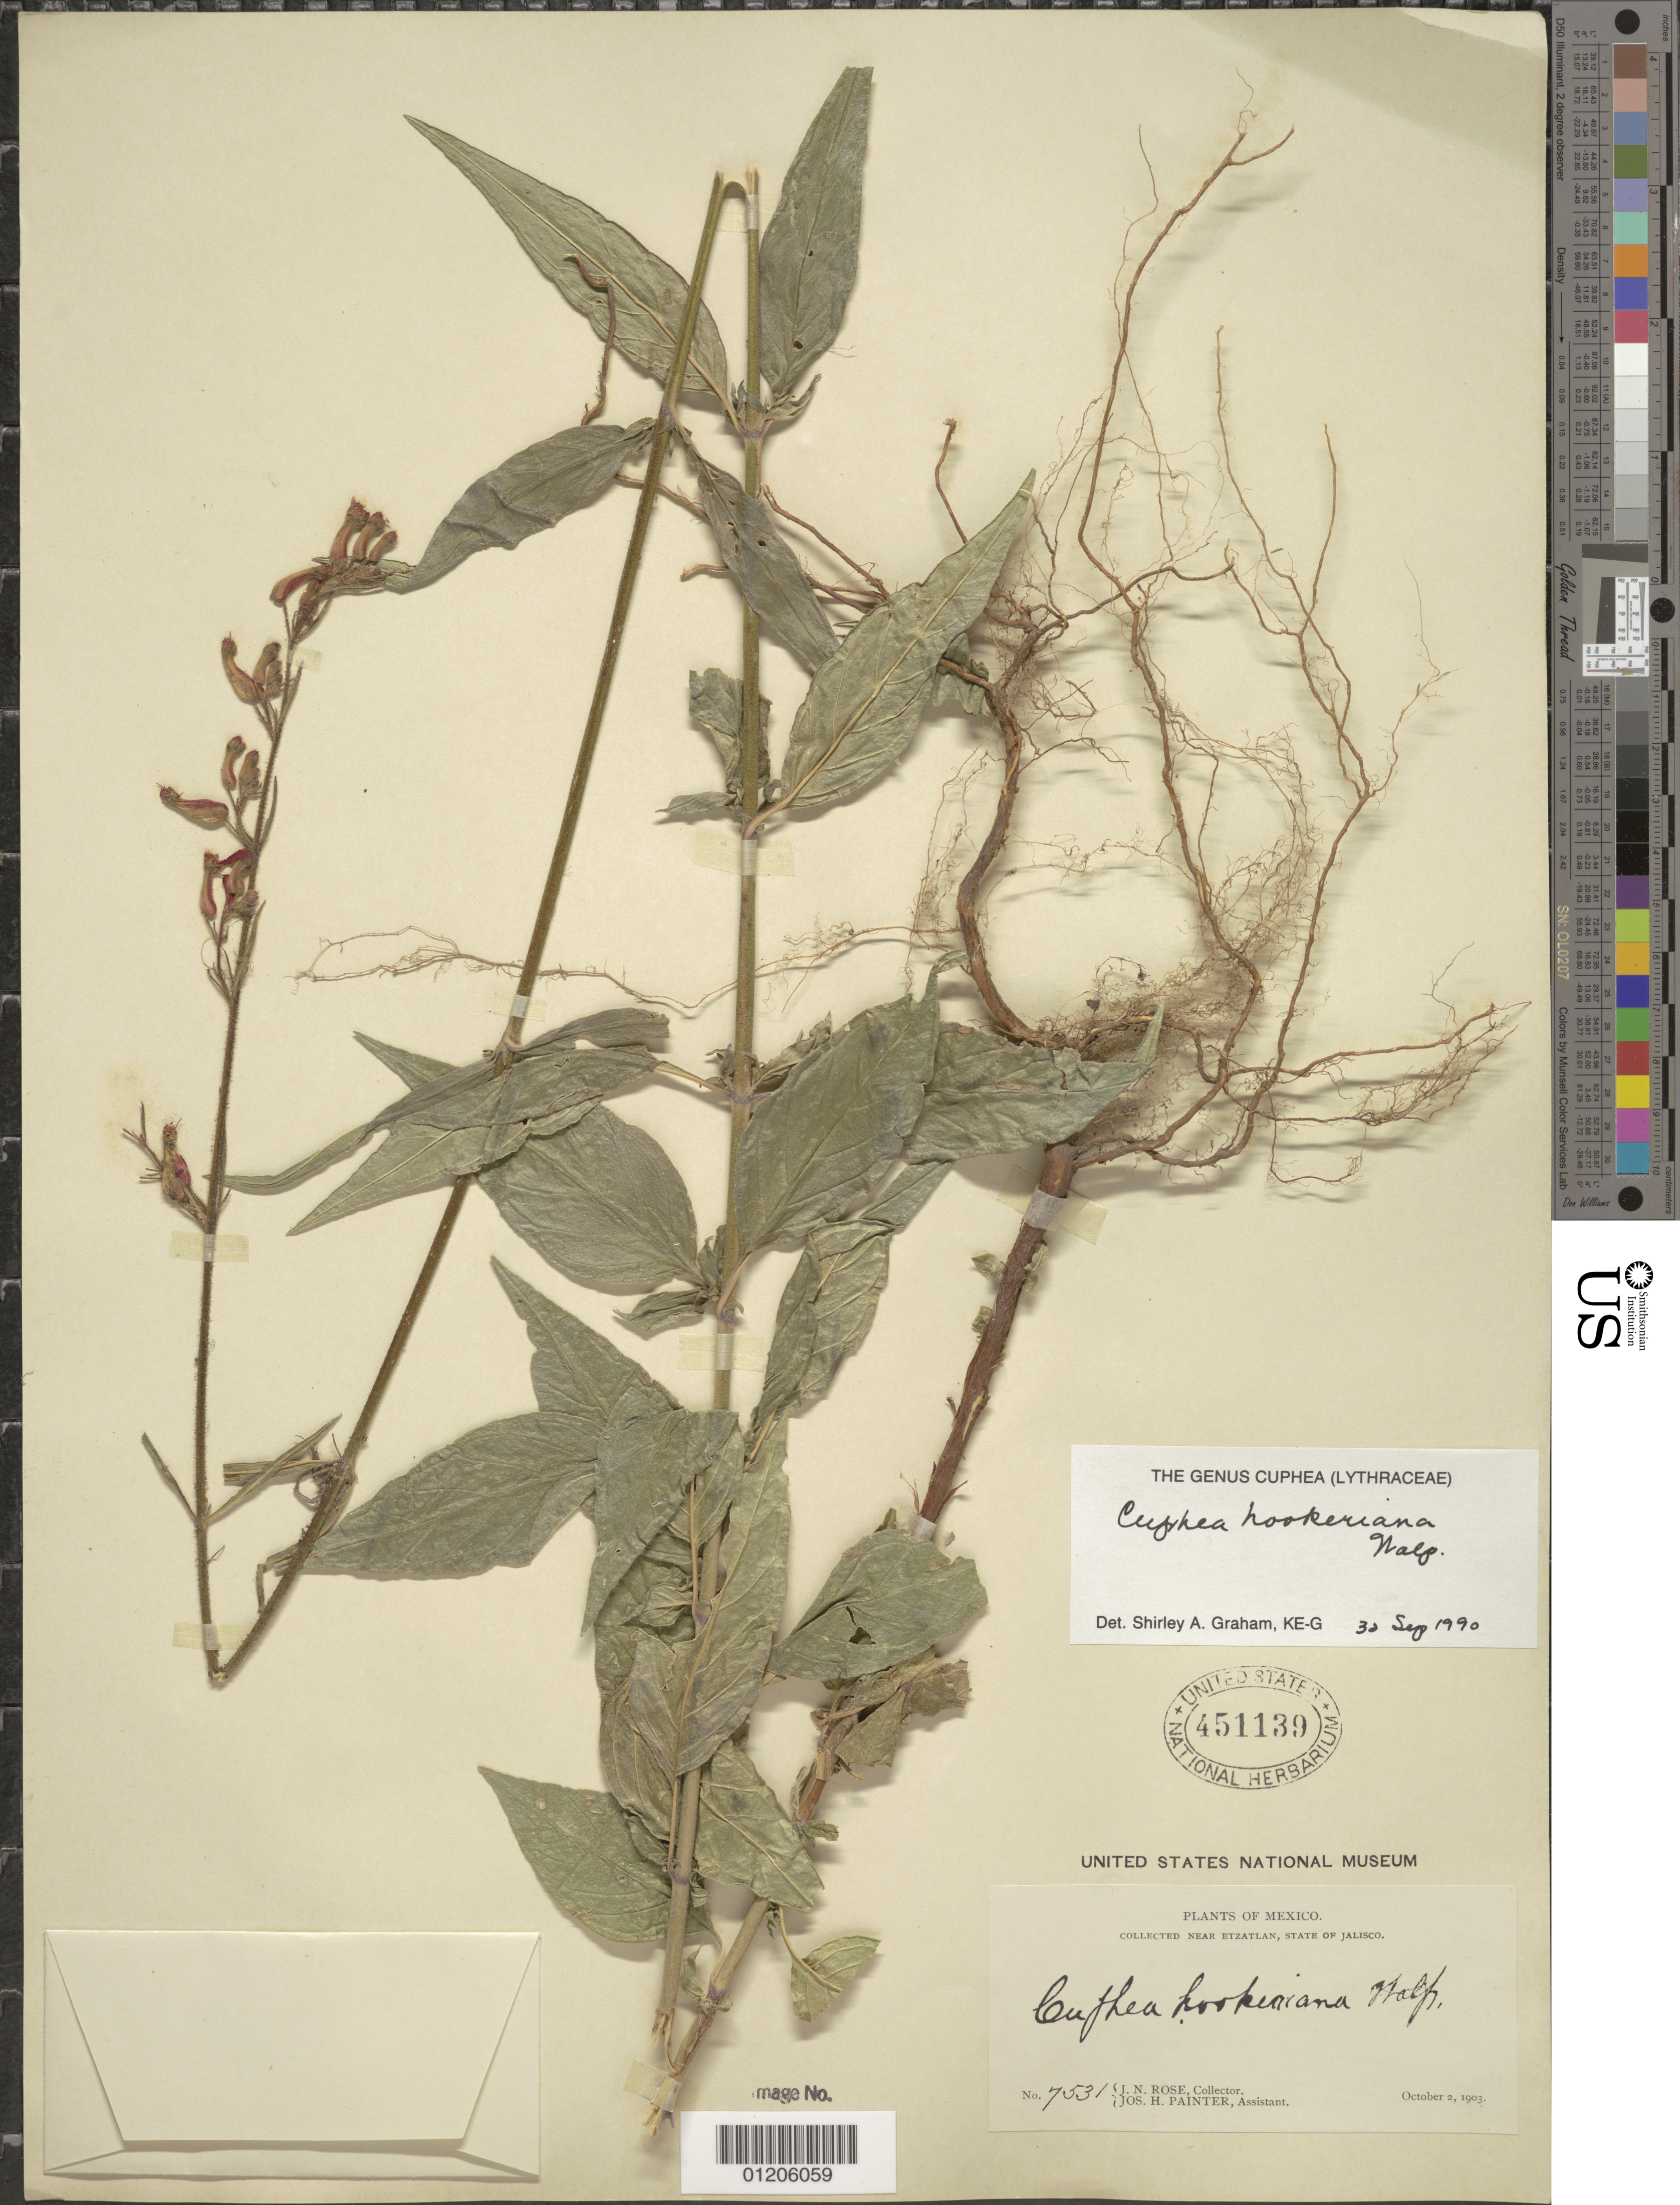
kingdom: Plantae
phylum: Tracheophyta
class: Magnoliopsida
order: Myrtales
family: Lythraceae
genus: Cuphea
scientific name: Cuphea hookeriana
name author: Walp.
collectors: J. N. Rose & J. H. Painter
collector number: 7531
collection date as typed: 02 Oct 1903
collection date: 1903-10-02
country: Mexico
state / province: Jalisco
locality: Near Etzatlan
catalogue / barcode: US 451139